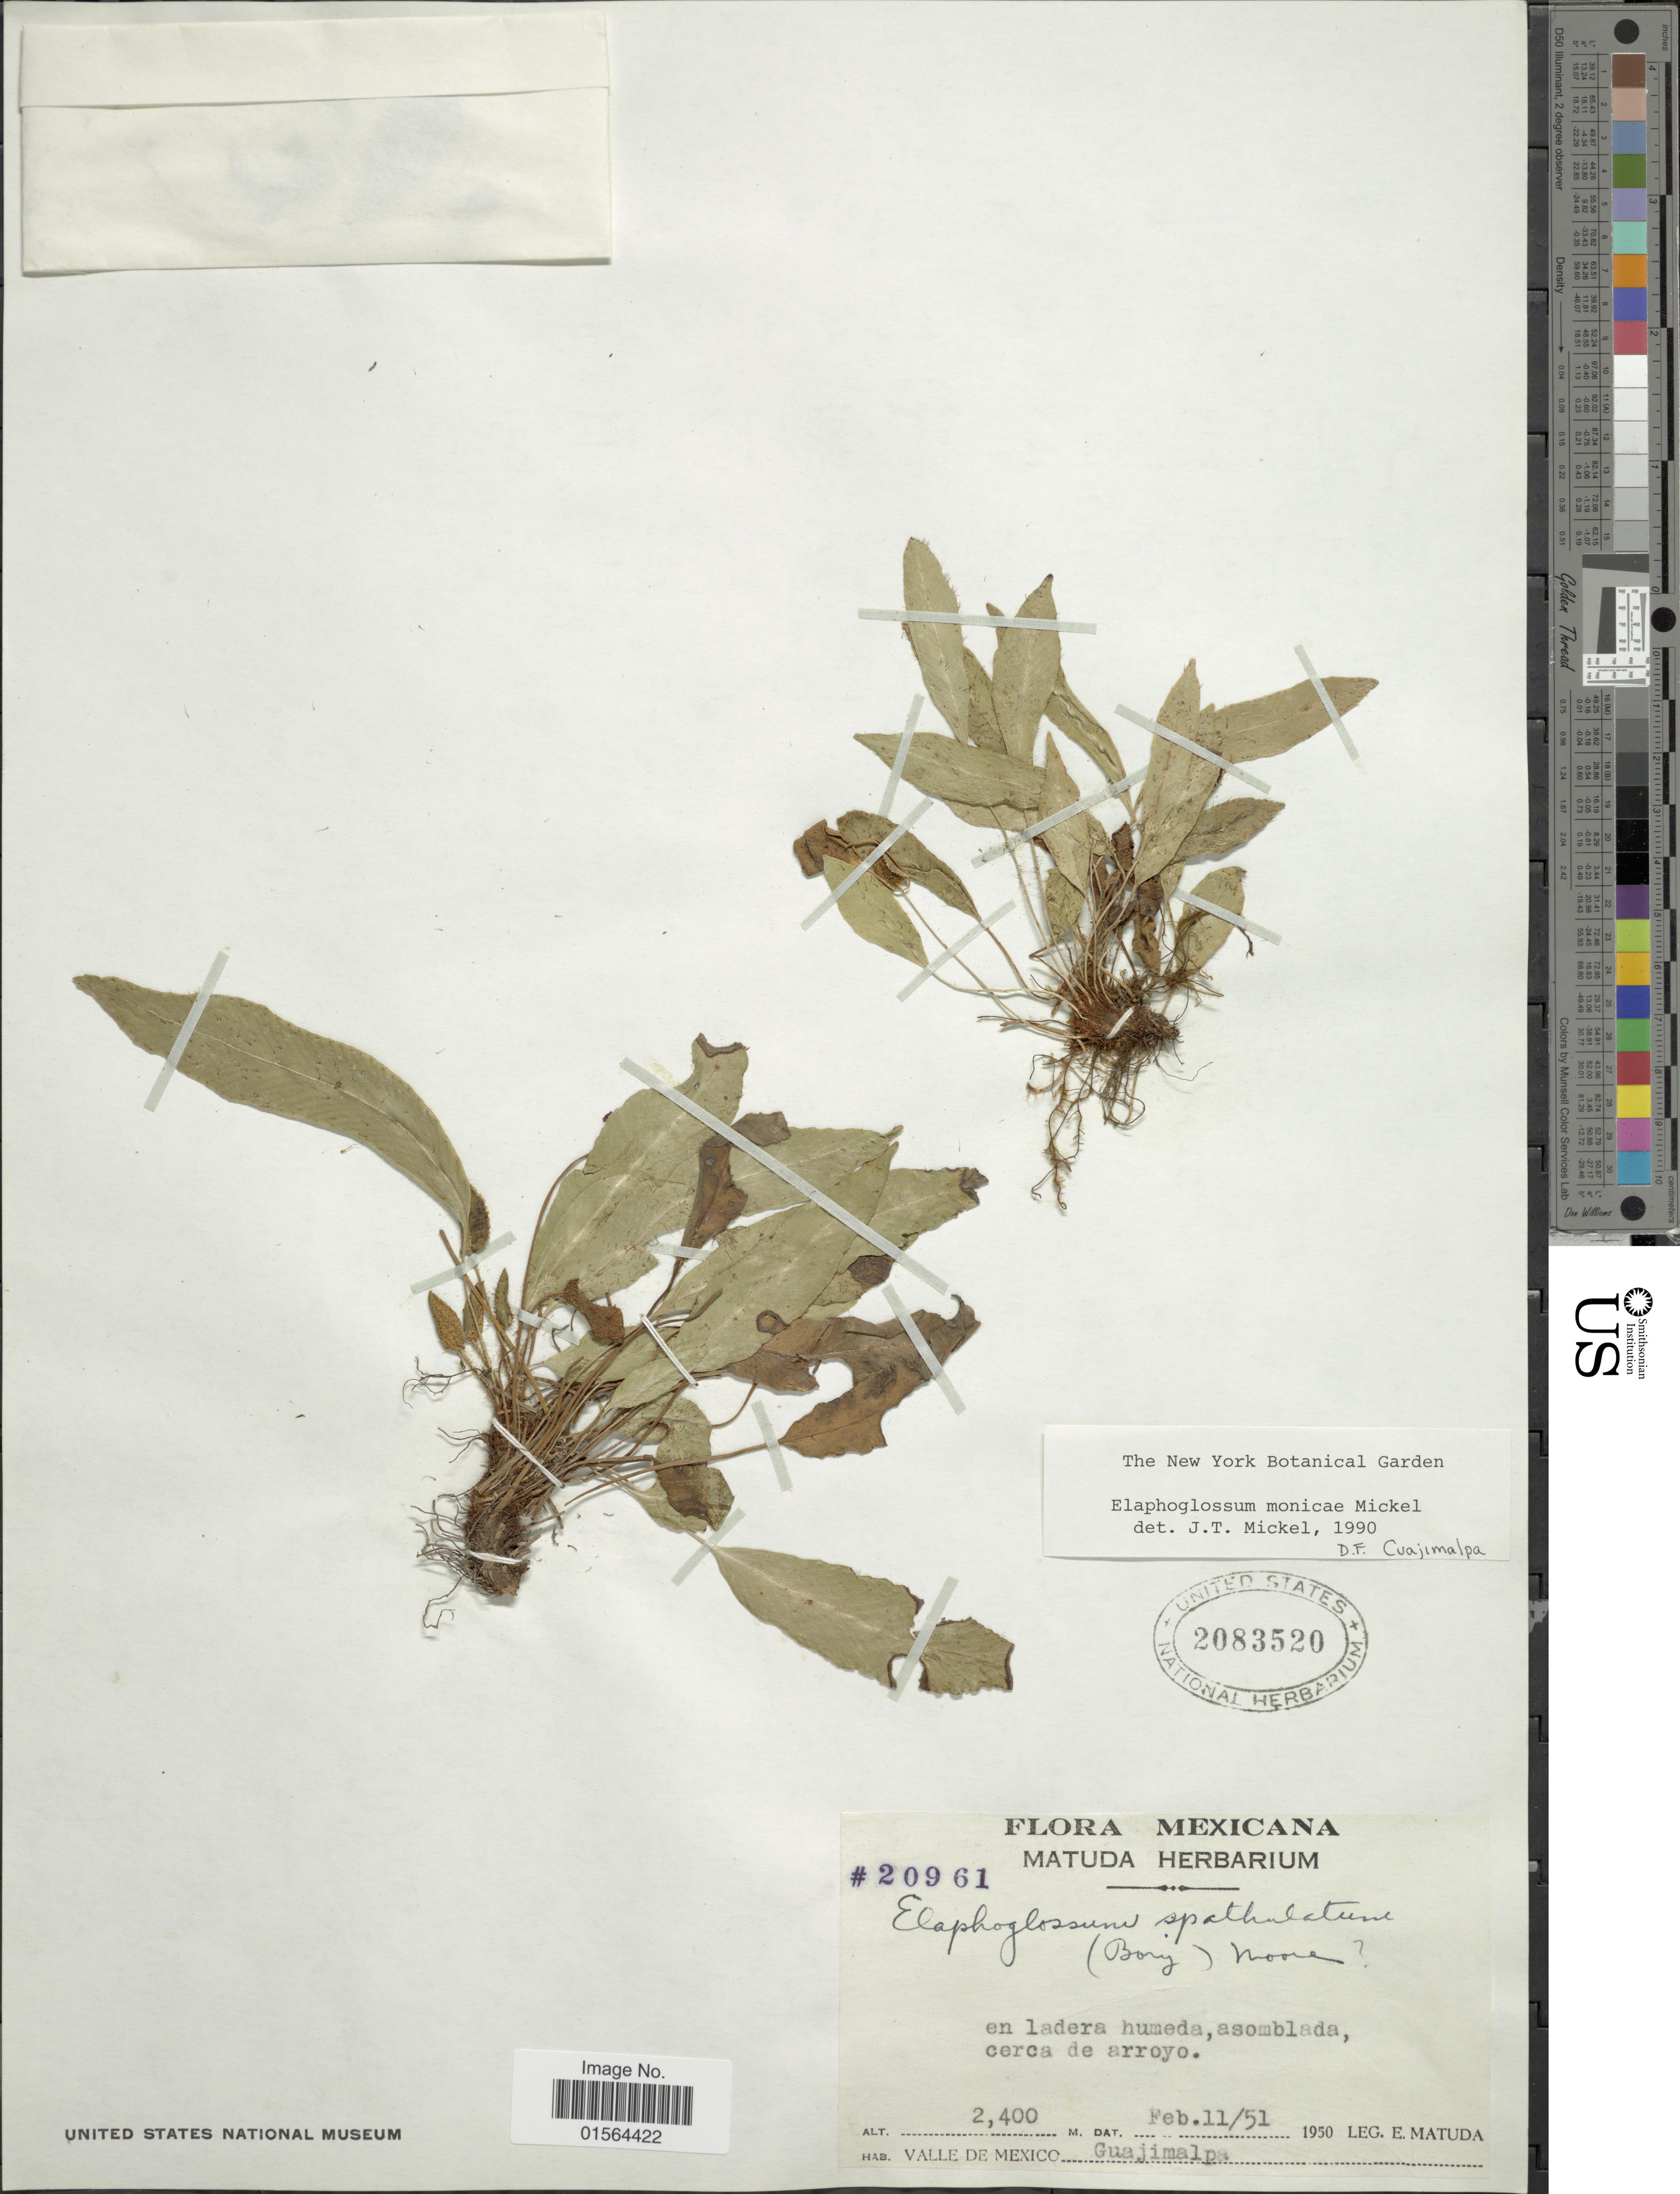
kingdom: Plantae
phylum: Tracheophyta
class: Polypodiopsida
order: Polypodiales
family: Dryopteridaceae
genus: Elaphoglossum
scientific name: Elaphoglossum monicae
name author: Mickel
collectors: E. Matuda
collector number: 20961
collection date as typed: Transcribed d/m/y: 11/2/51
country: Mexico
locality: Valle de Mexico, Guajimalpa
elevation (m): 2400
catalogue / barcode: US 2083520